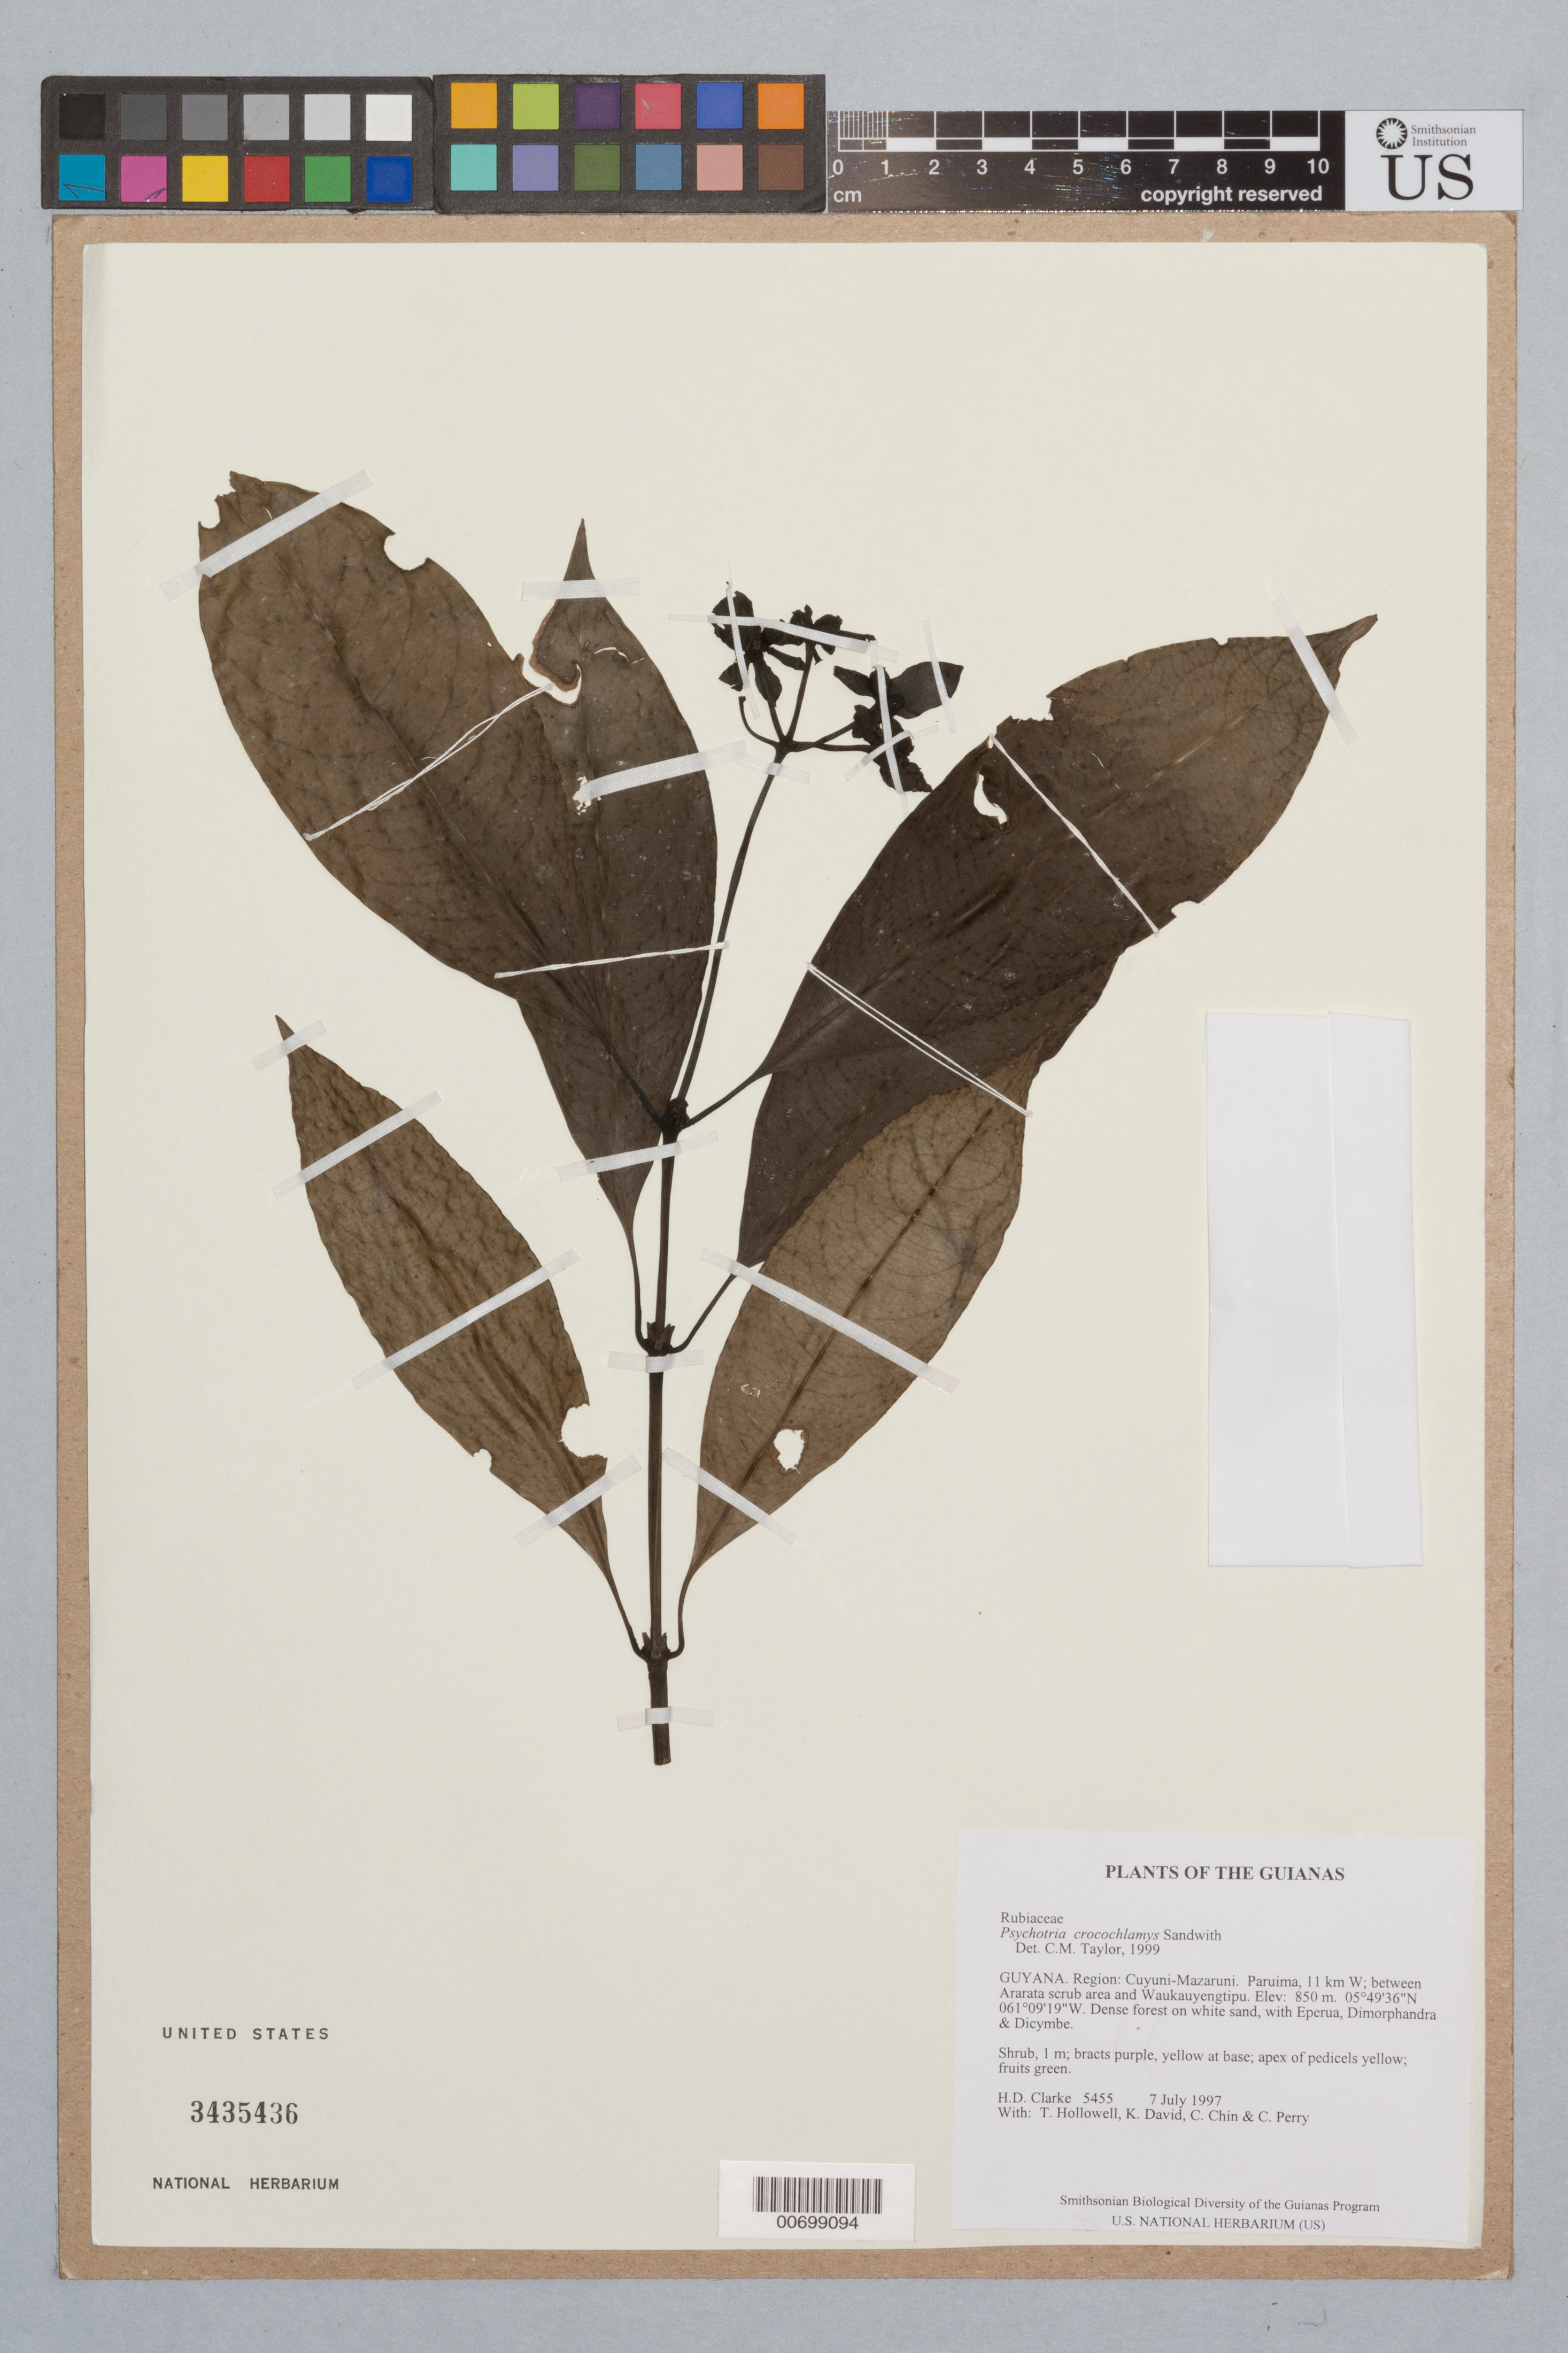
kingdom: Plantae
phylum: Tracheophyta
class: Magnoliopsida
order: Gentianales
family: Rubiaceae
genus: Palicourea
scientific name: Palicourea crocochlamys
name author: (Sandw.) Delprete & J.H. Kirkbr.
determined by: Kirkbride, J. H., Jr.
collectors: H. D. Clarke, T. Hollowell, K. David, C. Chin & C. Perry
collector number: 5455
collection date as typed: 7 July 1997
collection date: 1997-07-07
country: Guyana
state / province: Cuyuni-Mazaruni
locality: Paruima, 11 km W; between Ararata scrub area and Waukauyengtipu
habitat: Dense forest on white sand, with Eperua, Dimorphandra & Dicymbe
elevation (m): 850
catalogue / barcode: US 3435436